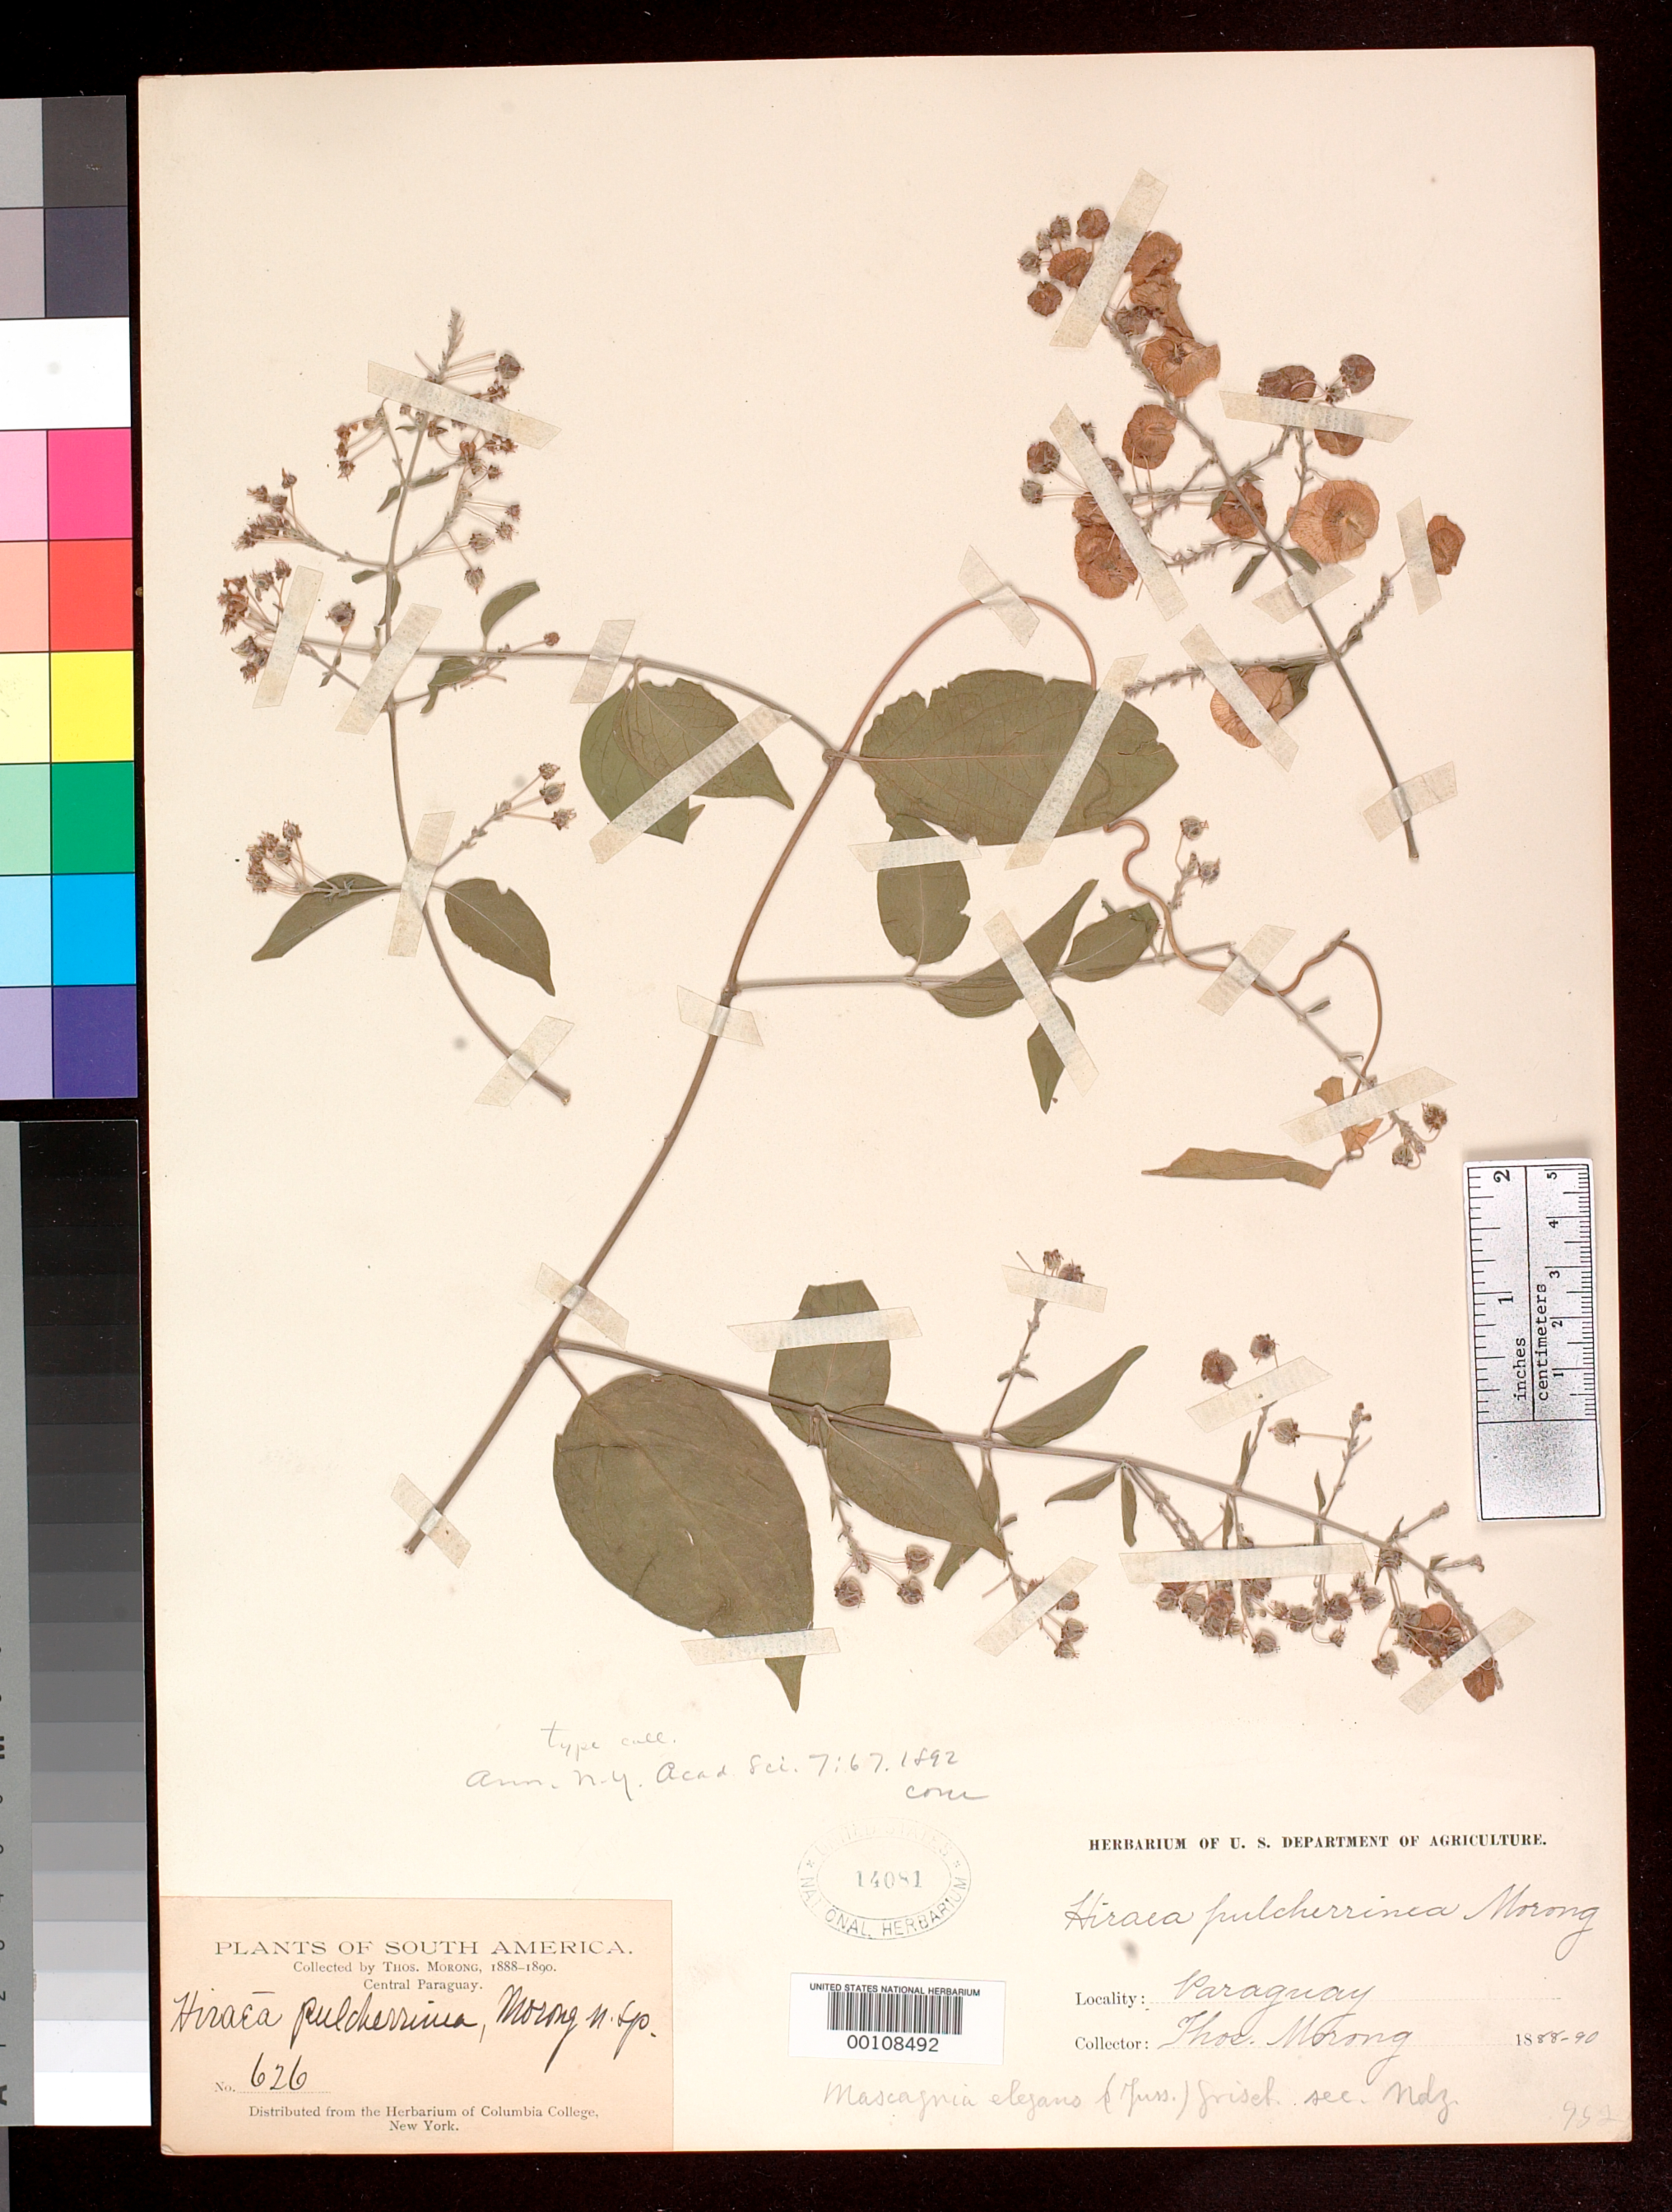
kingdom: Plantae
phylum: Tracheophyta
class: Magnoliopsida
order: Malpighiales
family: Malpighiaceae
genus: Hiraea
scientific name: Hiraea pulcherrima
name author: Morong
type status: Isotype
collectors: T. Morong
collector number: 626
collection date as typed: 1888 to -- --- 1890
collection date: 1888/1890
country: Paraguay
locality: Central Paraguay.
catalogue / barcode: US 14081